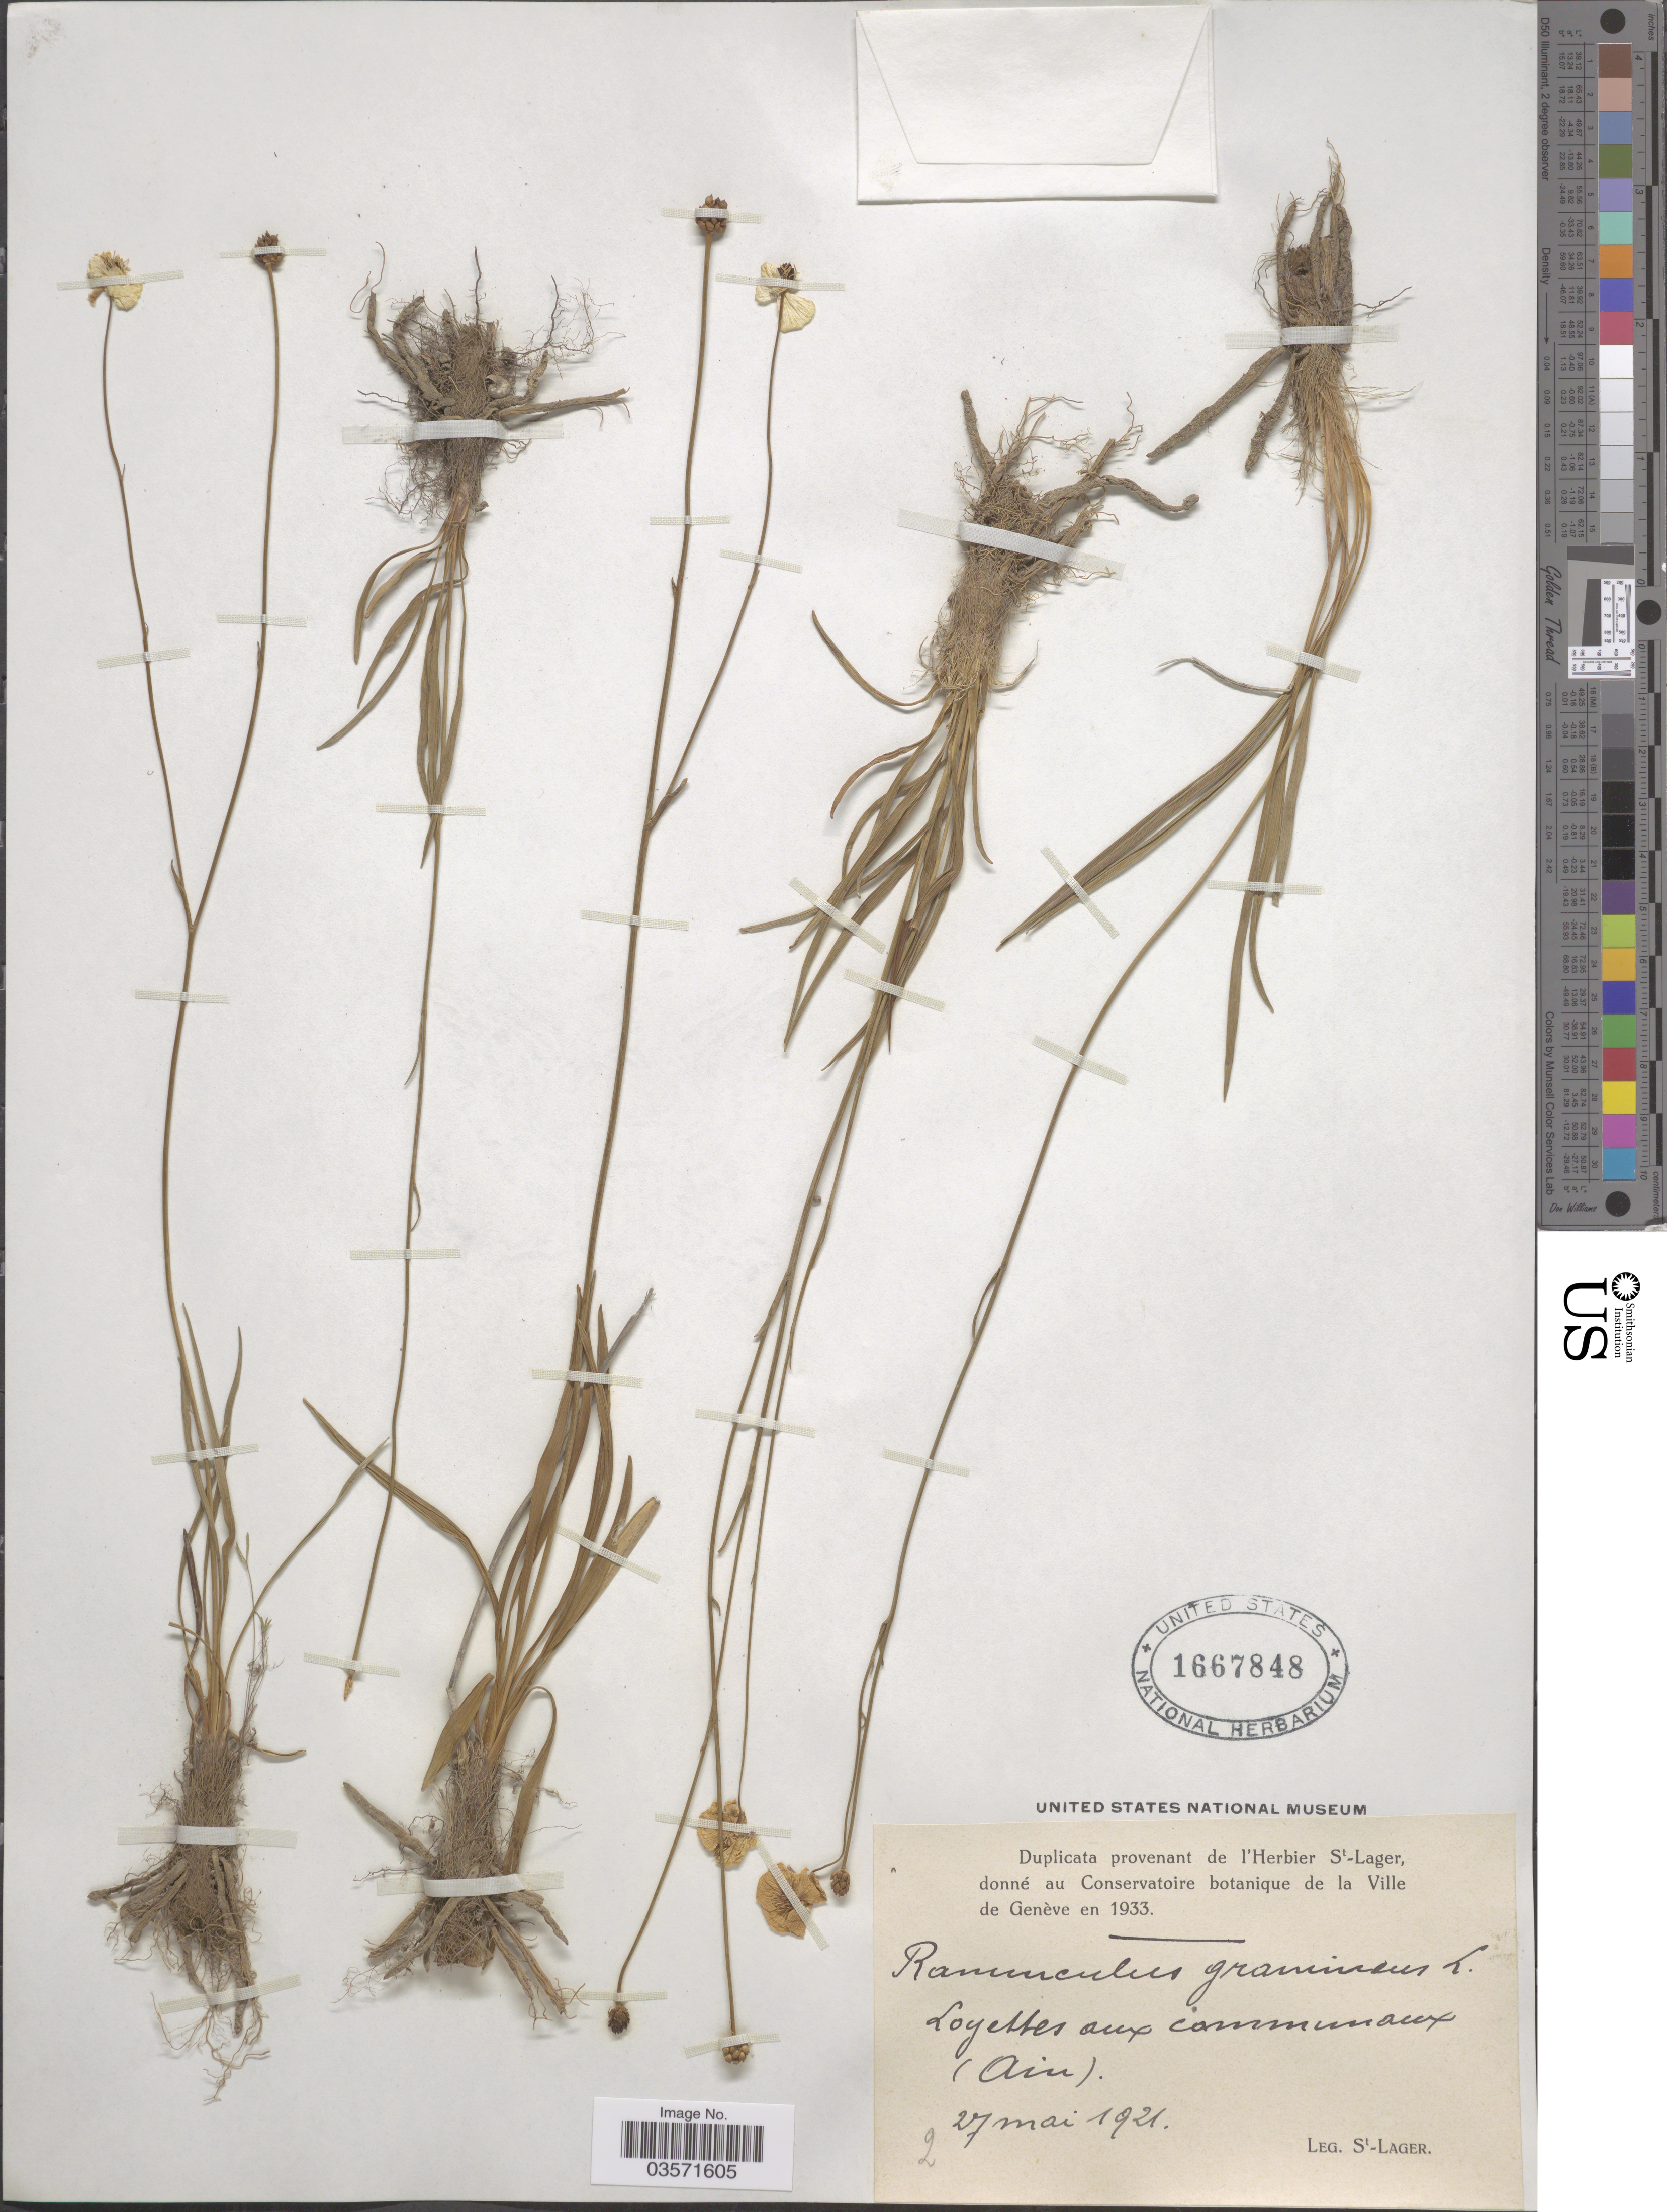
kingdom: Plantae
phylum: Tracheophyta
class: Magnoliopsida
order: Ranunculales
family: Ranunculaceae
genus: Ranunculus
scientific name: Ranunculus gramineus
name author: L.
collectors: -. St. Lager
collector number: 2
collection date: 1921-05-27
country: France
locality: Loyettes aux communaux (Ain).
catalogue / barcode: US 1667848